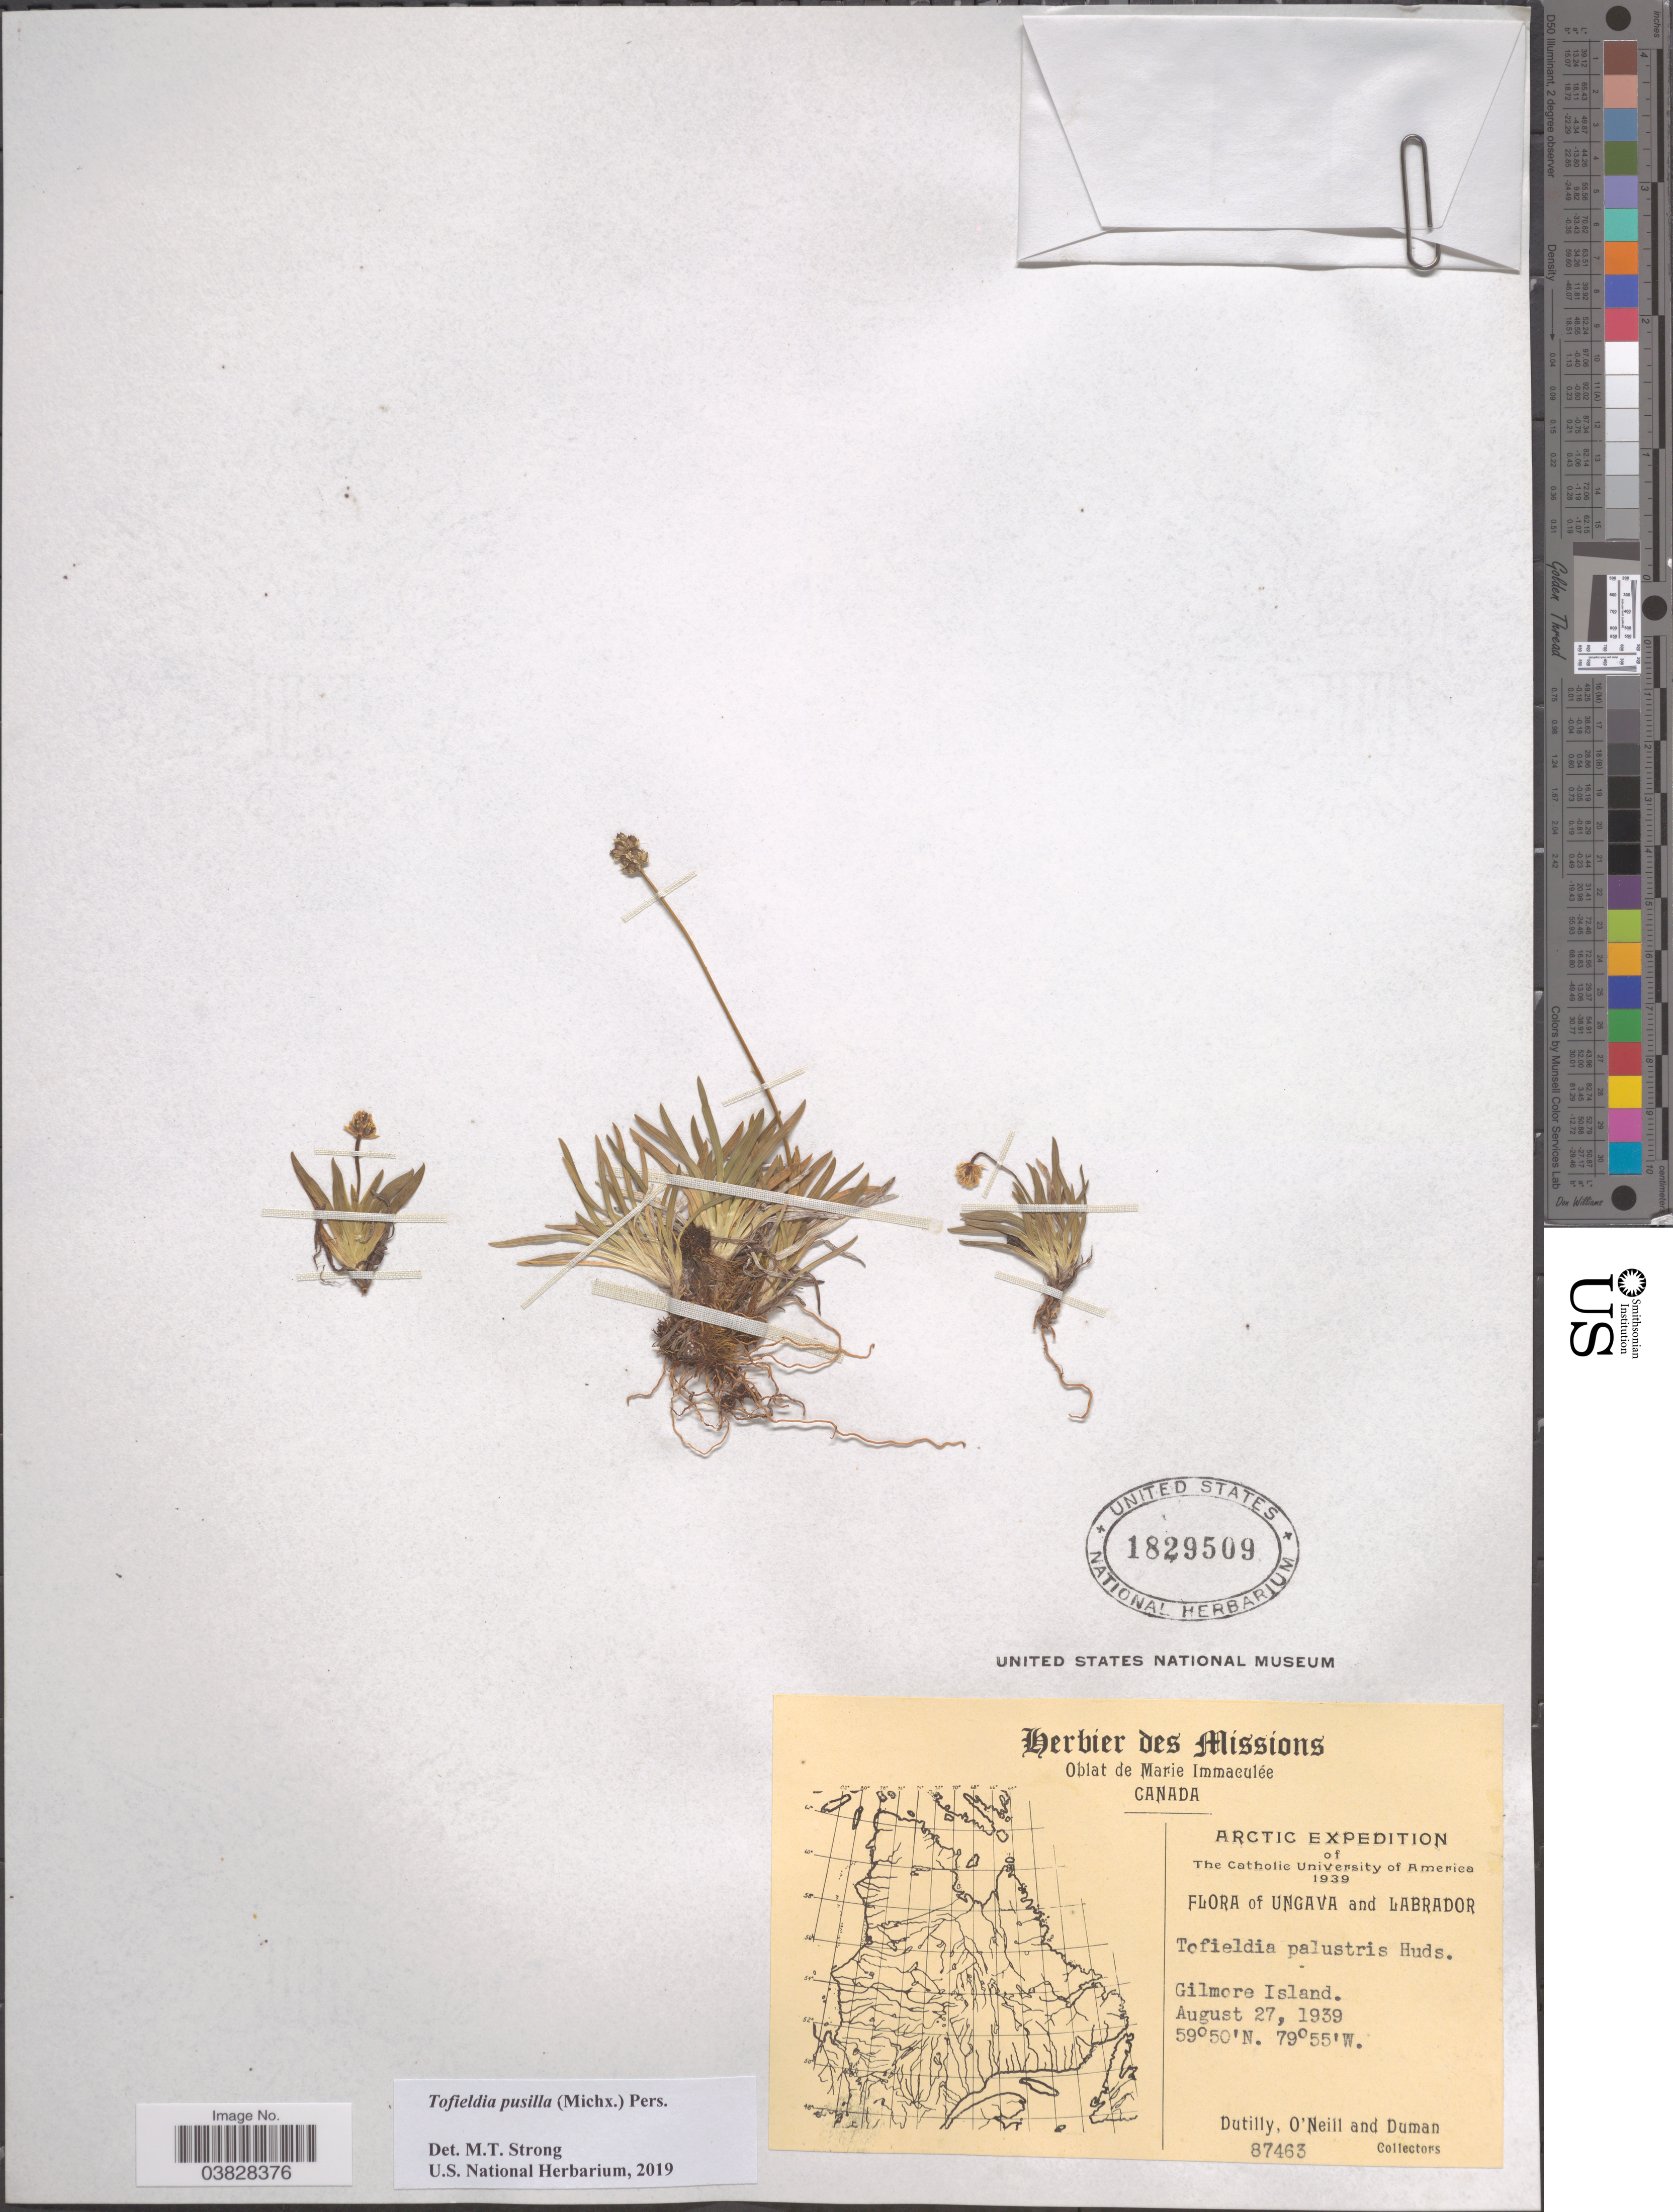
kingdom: Plantae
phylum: Tracheophyta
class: Liliopsida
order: Alismatales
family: Tofieldiaceae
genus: Tofieldia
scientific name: Tofieldia pusilla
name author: (Michx.) Pers.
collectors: -. Dutilly, -. O'Neill & -. Duman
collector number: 87463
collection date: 1939-08-27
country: Canada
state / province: Newfoundland and Labrador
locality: Ungava and Labrador. Gilmore Island.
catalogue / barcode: US 1829509